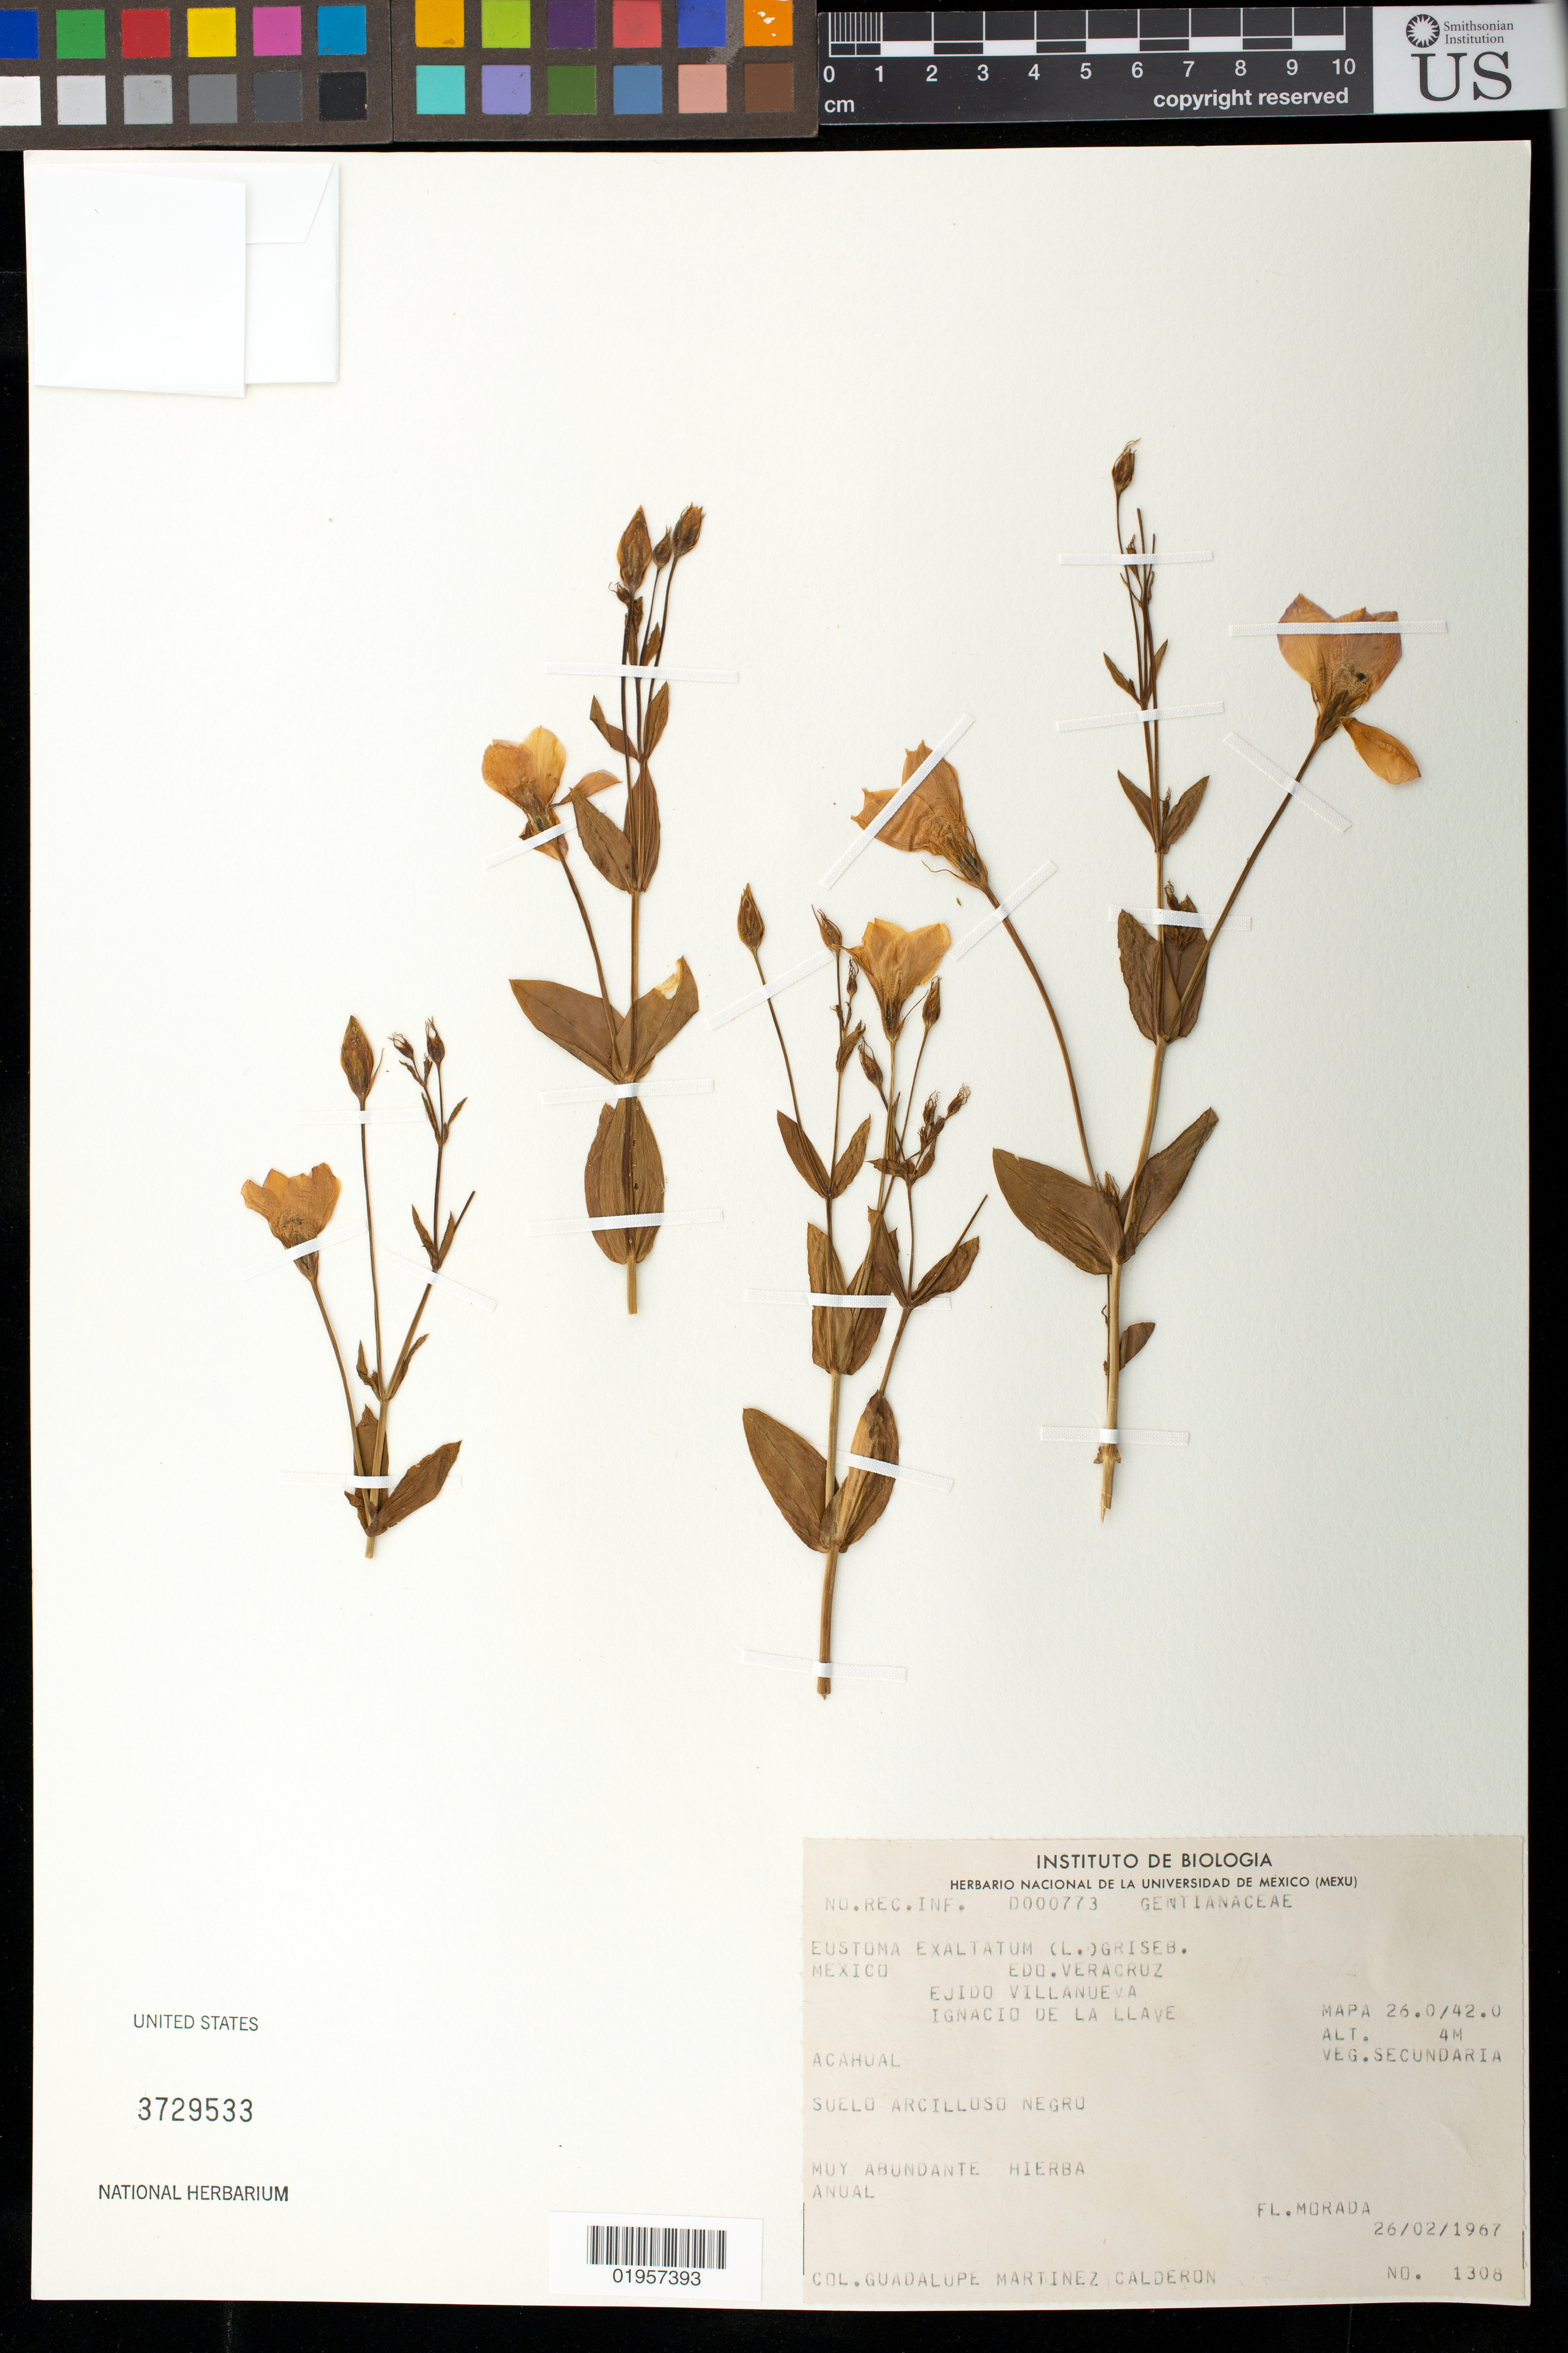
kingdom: Plantae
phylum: Tracheophyta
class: Magnoliopsida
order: Gentianales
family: Gentianaceae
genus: Eustoma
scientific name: Eustoma exaltatum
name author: (L.) Salisb. ex Don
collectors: G. M. Calderon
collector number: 1308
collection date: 1967-02-26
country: México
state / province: Veracruz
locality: Ejido Villanueva, Ignacio de la LLave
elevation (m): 4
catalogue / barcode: US 3729533